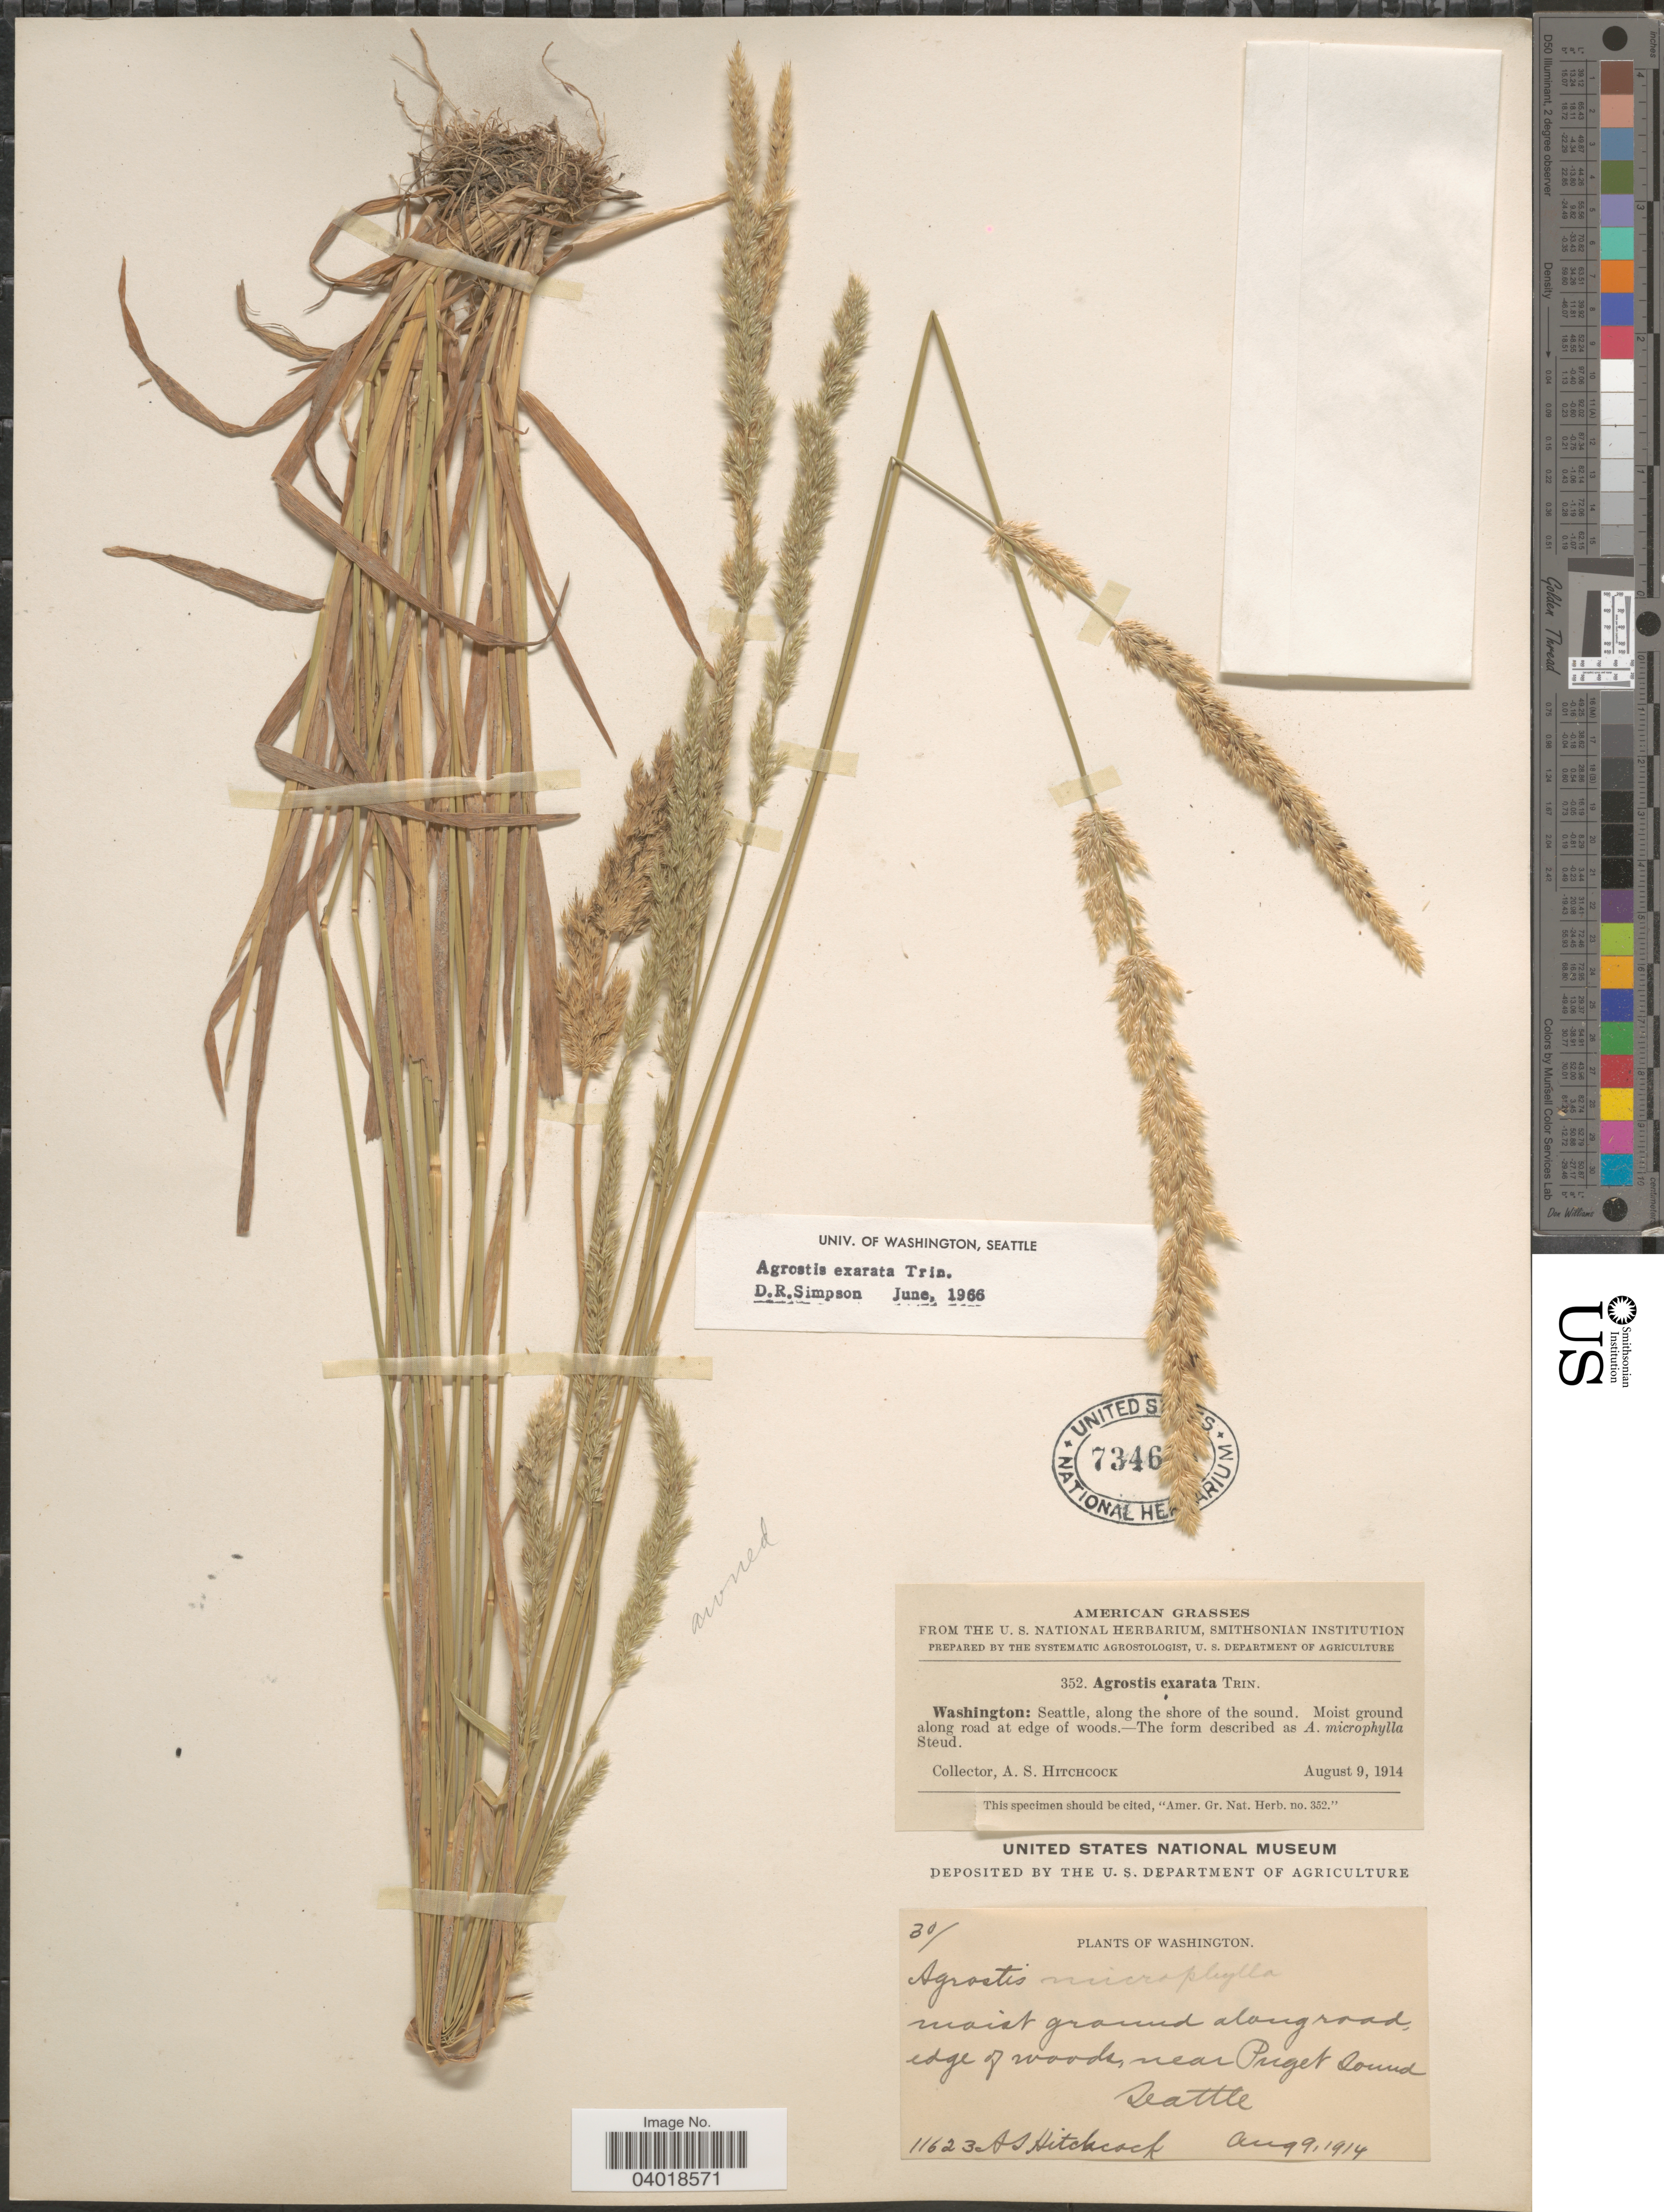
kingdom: Plantae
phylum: Tracheophyta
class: Liliopsida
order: Poales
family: Poaceae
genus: Agrostis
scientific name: Agrostis exarata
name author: Trin.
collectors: A. S. Hitchcock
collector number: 11623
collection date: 1914-08-09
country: United States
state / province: Washington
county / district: King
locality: Moist ground along road edge of woods, near Puget Sound. Seattle.